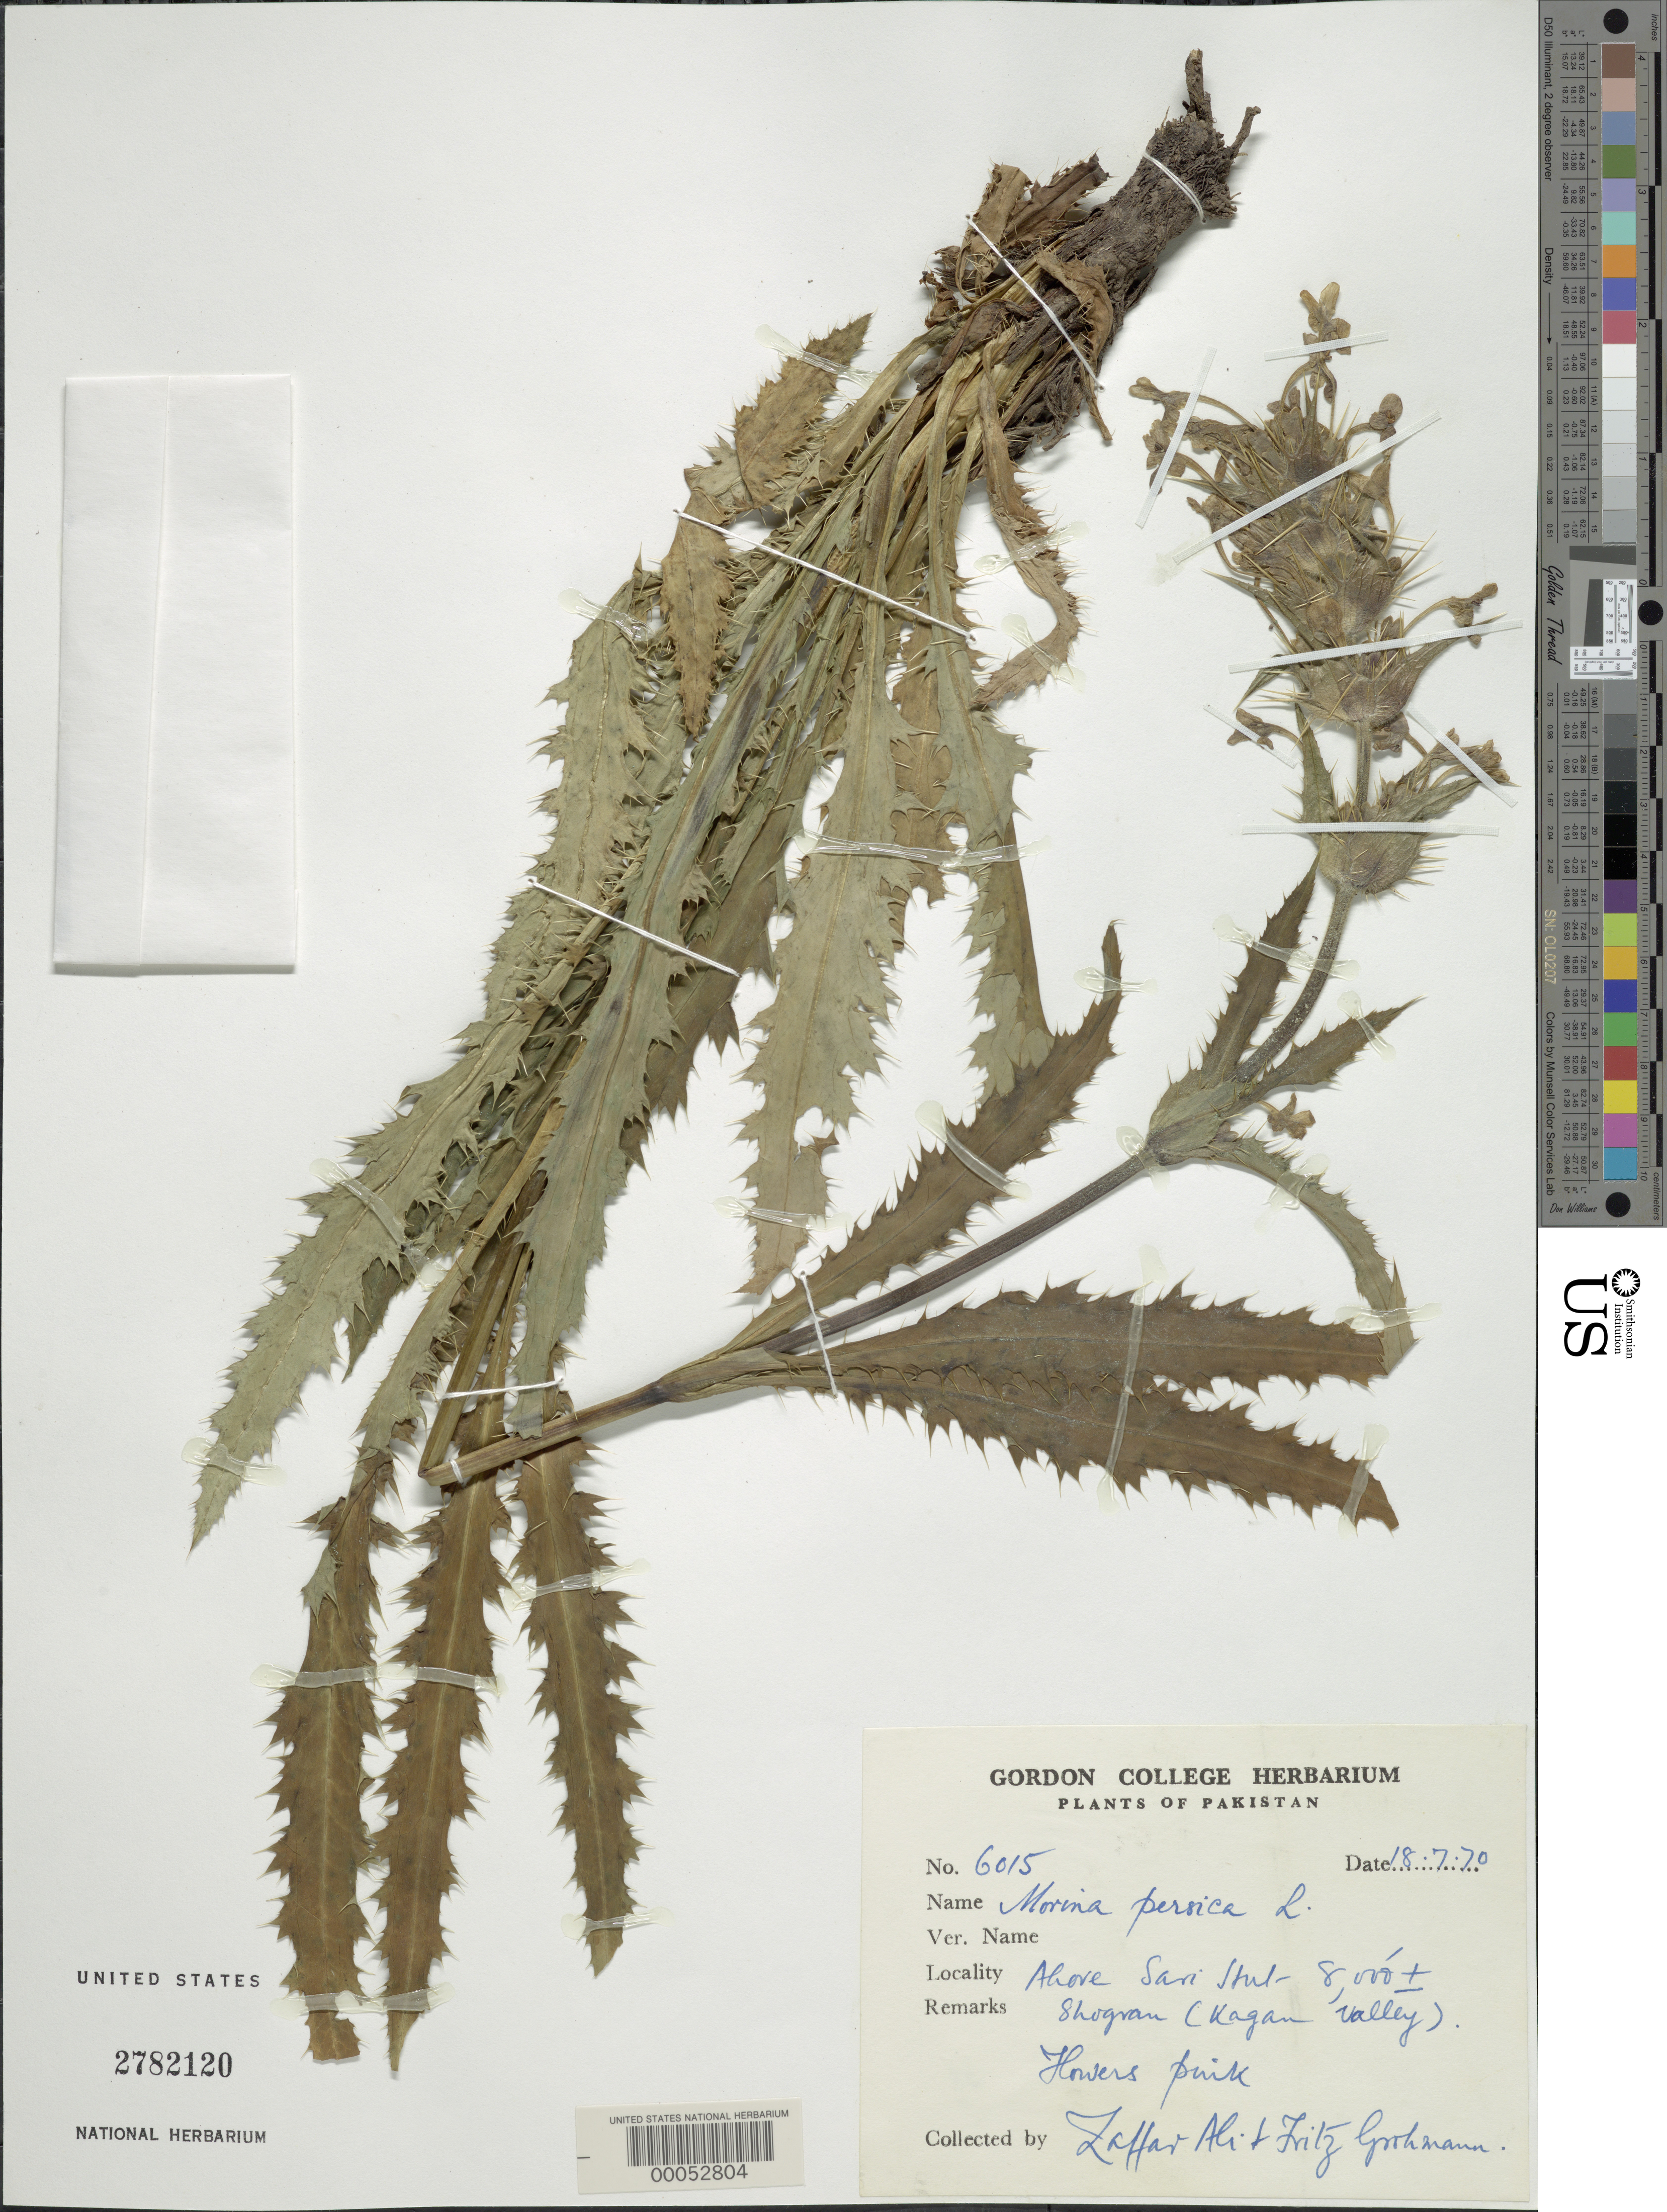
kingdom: Plantae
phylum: Tracheophyta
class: Magnoliopsida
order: Dipsacales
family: Caprifoliaceae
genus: Morina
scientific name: Morina persica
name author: L.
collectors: L. Goohmann & F. Goohmann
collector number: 6015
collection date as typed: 18 Jul 1970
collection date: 1970-07-18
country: Pakistan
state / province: Khyber Pakhtunkhwa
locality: Above Sari Hut, Shogran (Kagan Valley)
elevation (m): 2438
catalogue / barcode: US 2782120